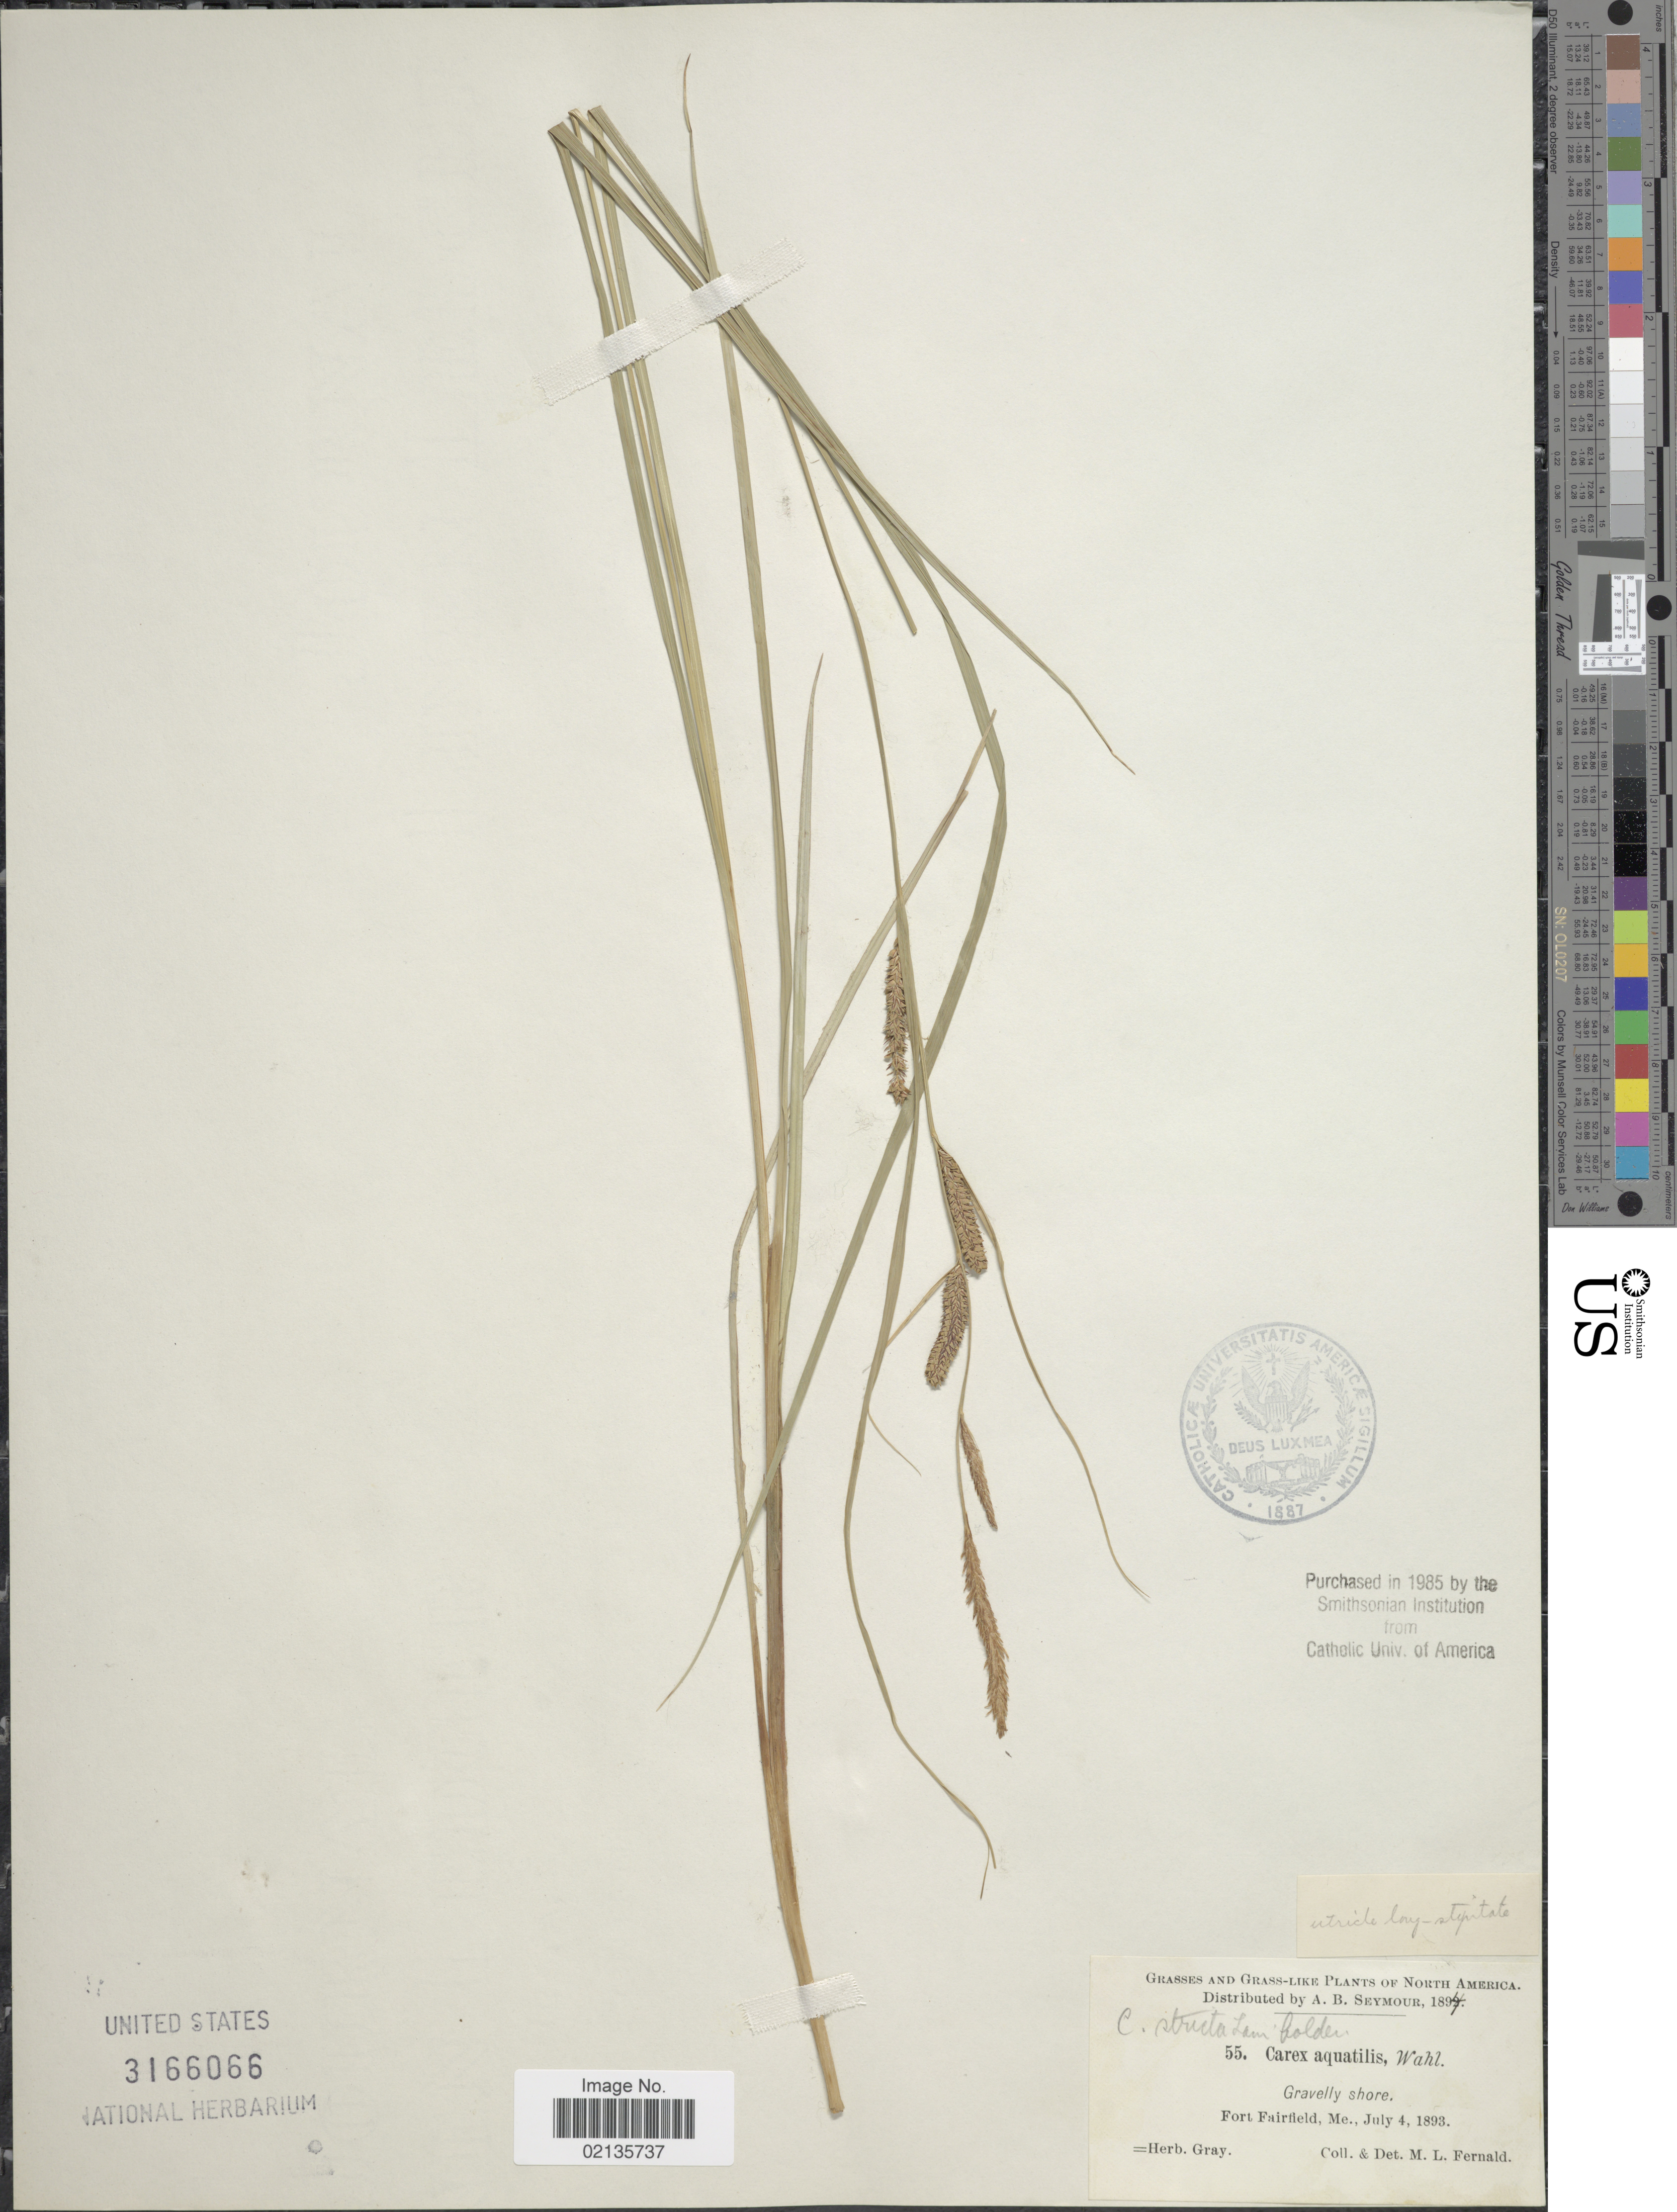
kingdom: Plantae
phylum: Tracheophyta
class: Liliopsida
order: Poales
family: Cyperaceae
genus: Carex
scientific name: Carex stricta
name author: Lam.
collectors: M. L. Fernald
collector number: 55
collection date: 1893-07-04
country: United States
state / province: Maine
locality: Fort Fairfield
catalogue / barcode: US 3166066